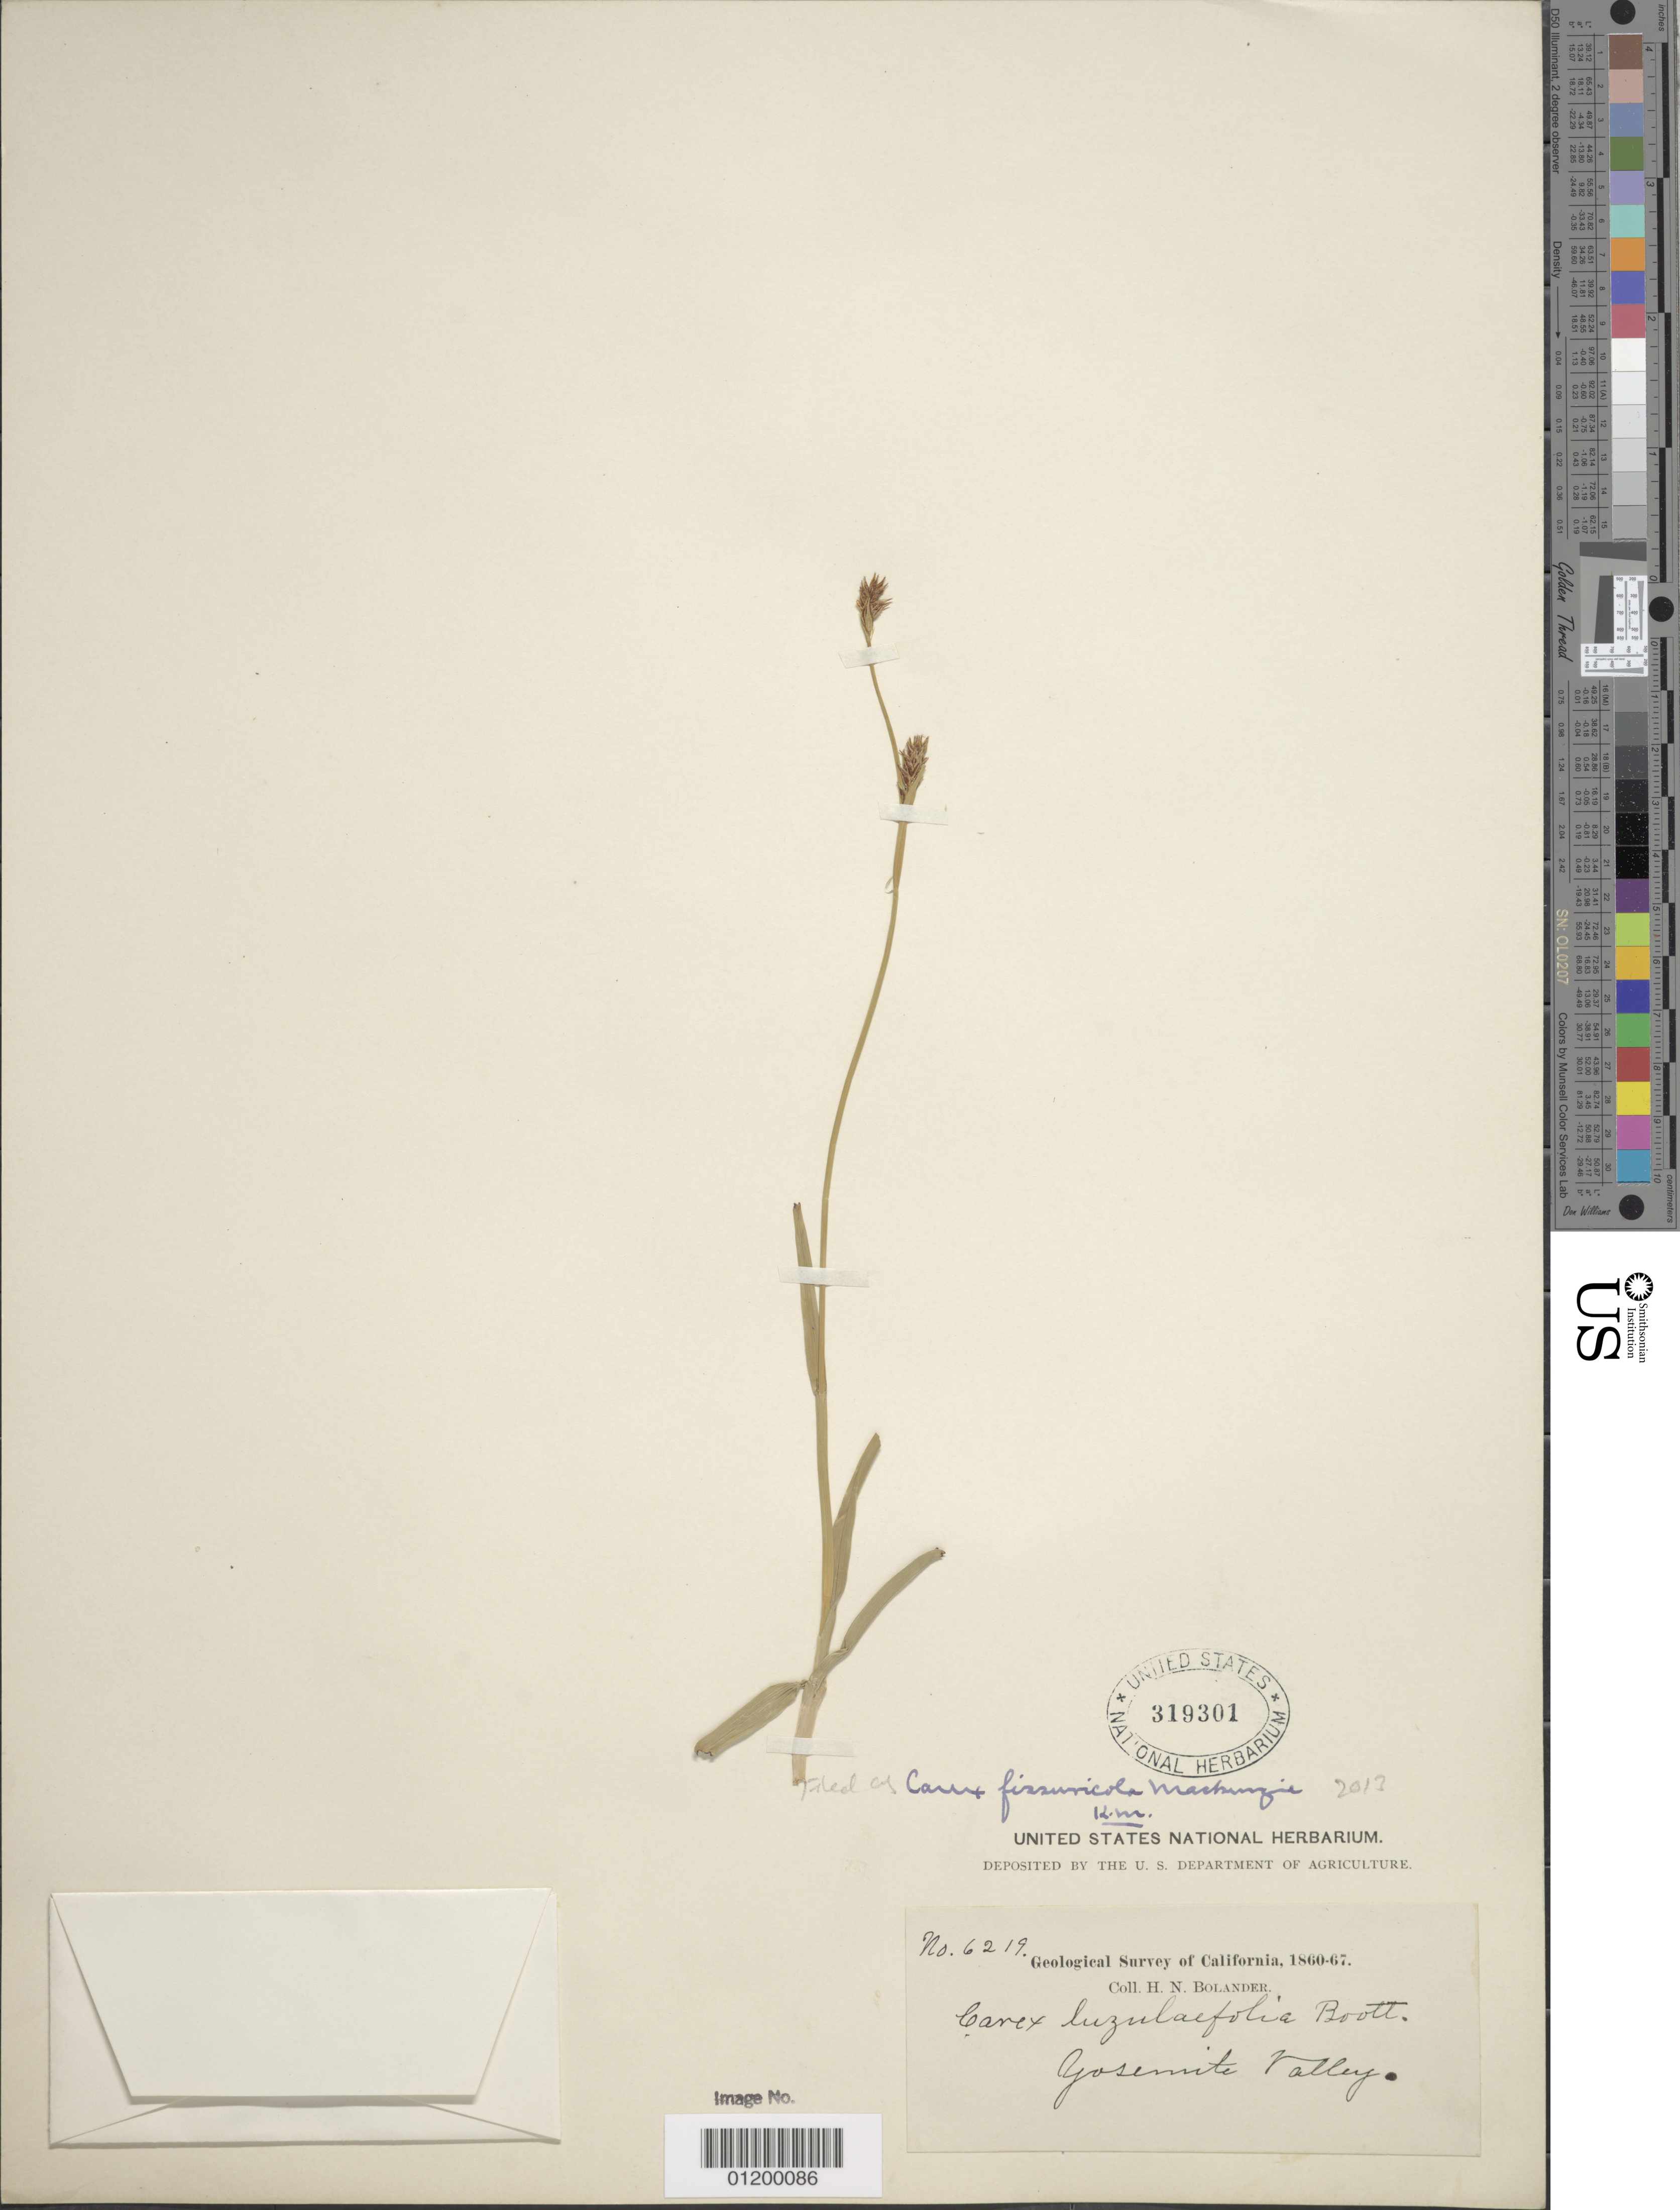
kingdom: Plantae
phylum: Tracheophyta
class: Liliopsida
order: Poales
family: Cyperaceae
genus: Carex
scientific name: Carex fissuricola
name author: Mack.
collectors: H. Bolander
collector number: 6219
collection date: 1860/1867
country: United States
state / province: California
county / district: Mariposa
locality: Yosemite Valley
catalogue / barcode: US 319301